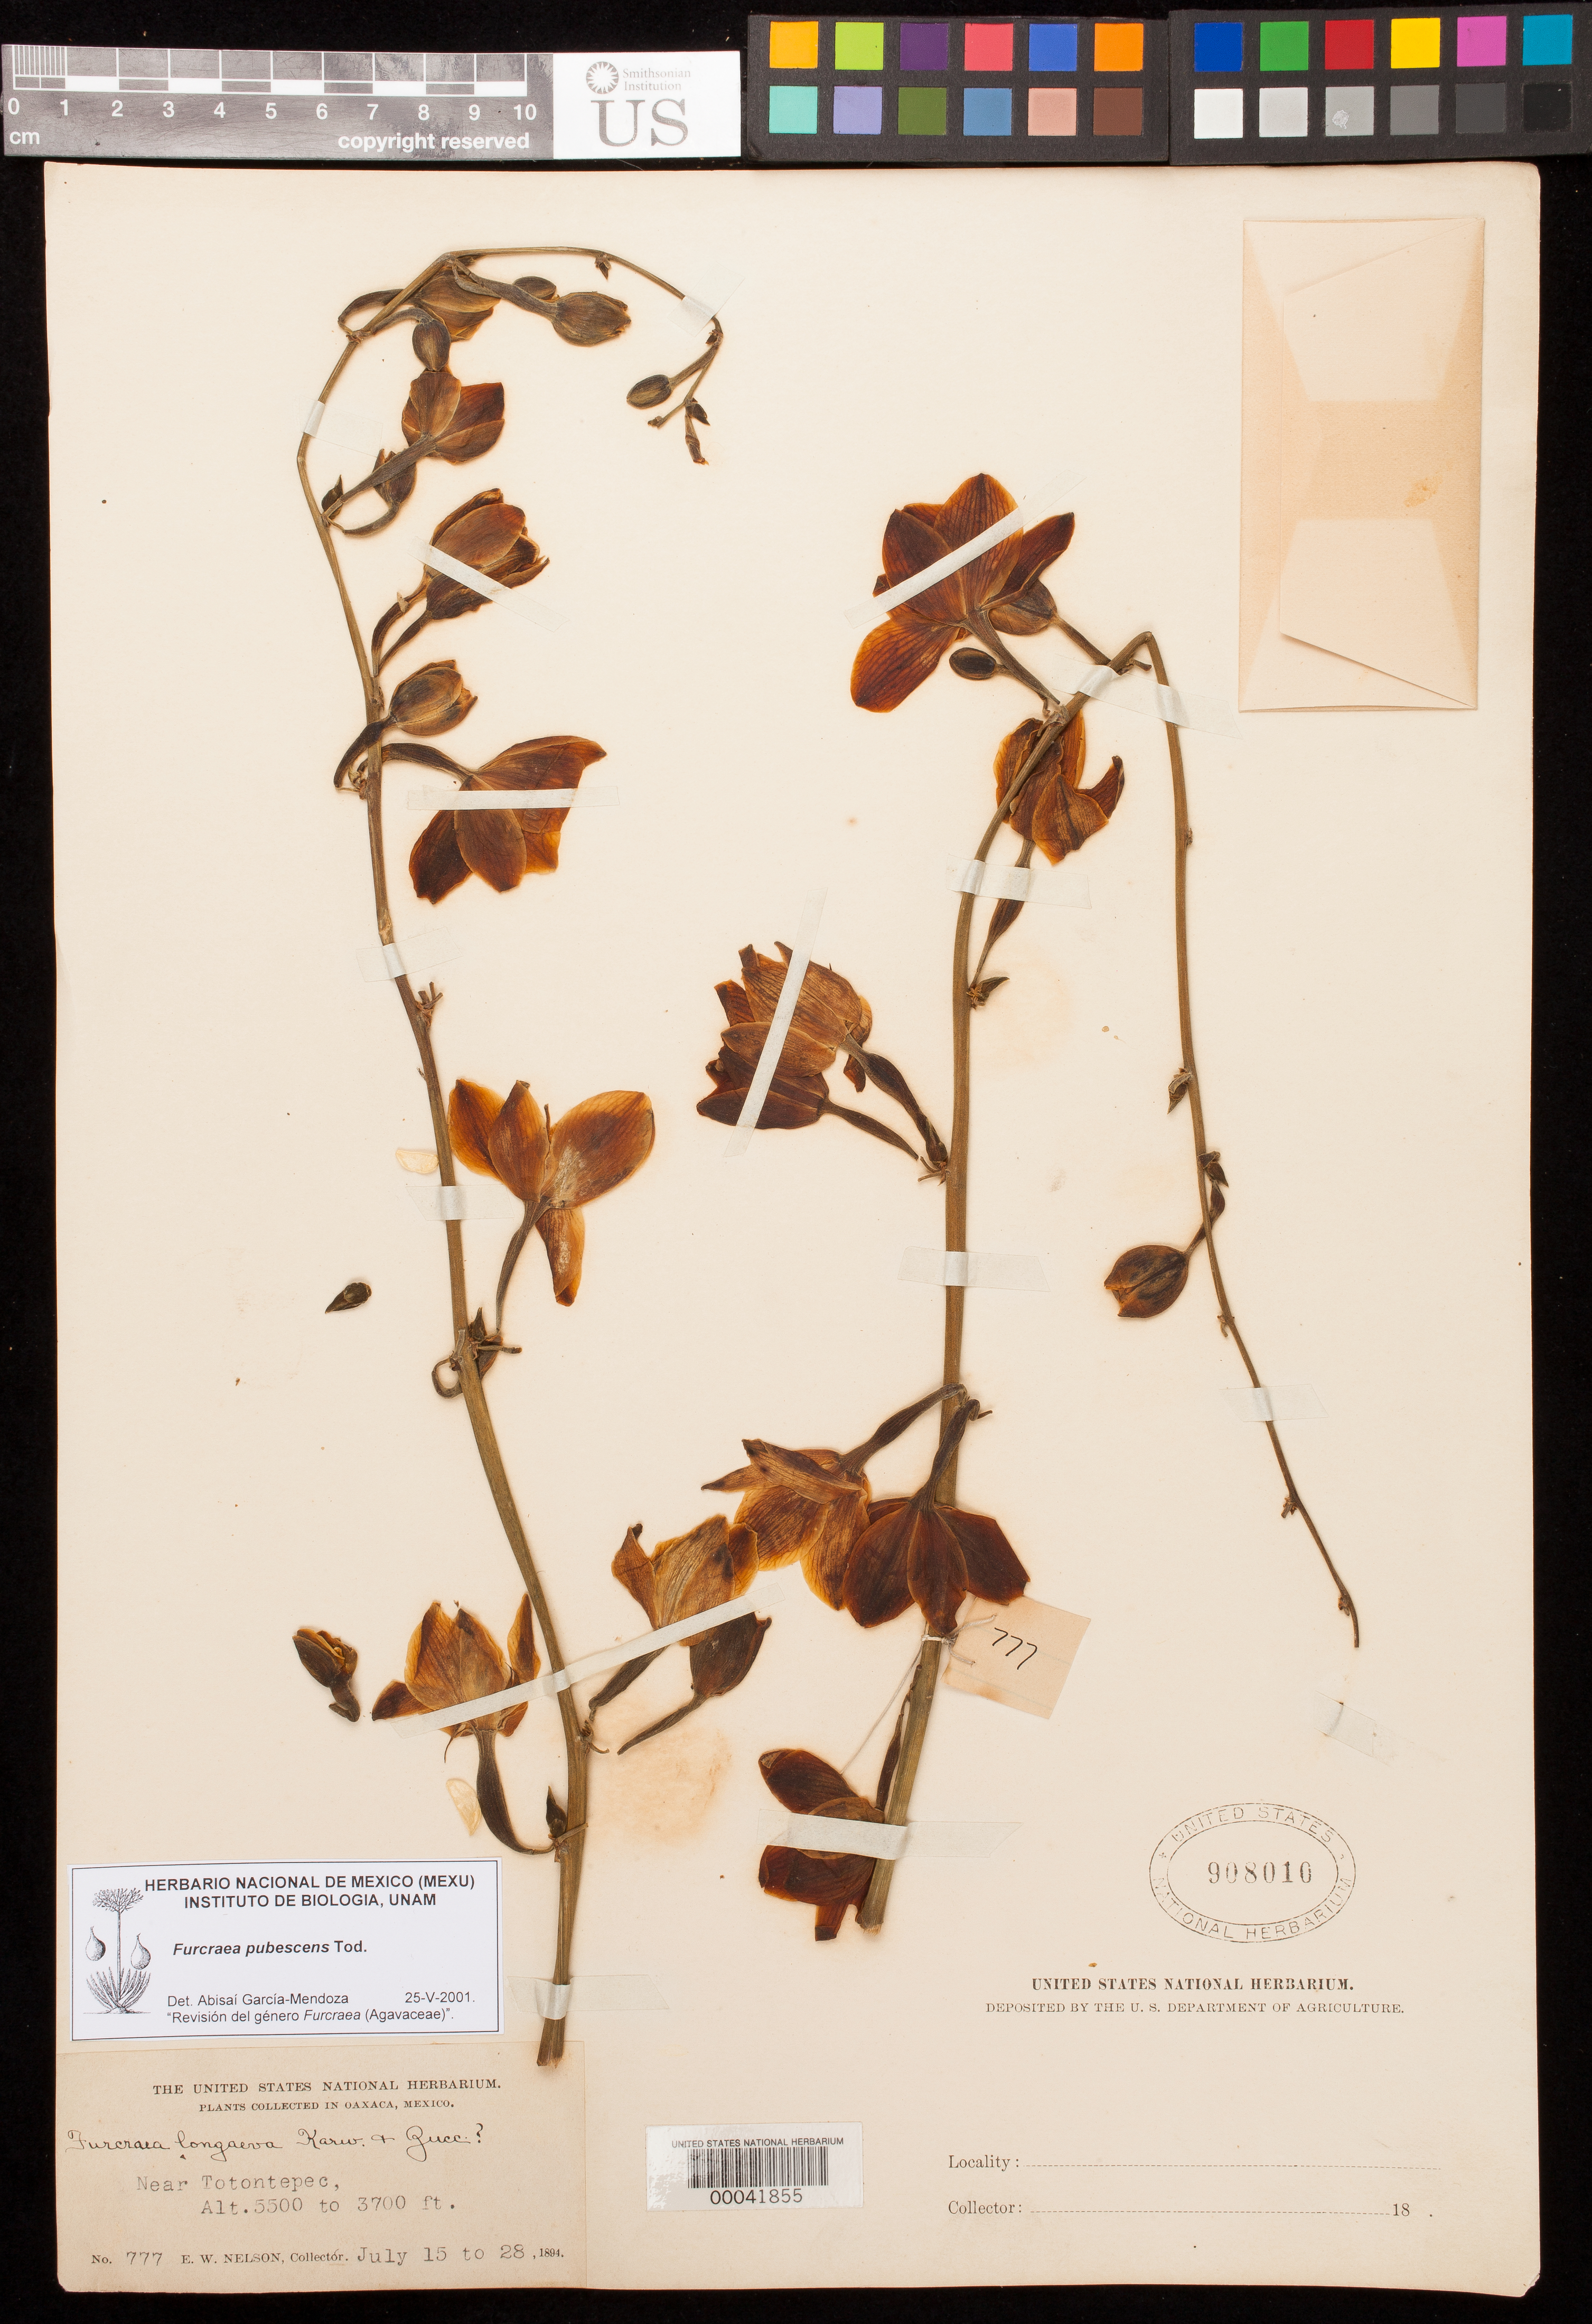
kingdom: Plantae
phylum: Tracheophyta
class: Liliopsida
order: Asparagales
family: Asparagaceae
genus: Furcraea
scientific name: Furcraea pubescens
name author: Tod.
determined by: García-Mendoza, A.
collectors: E. W. Nelson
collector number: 777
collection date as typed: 15 Jul 1894 to 28 Jul 1894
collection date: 1894-07-15/1894-07-28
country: Mexico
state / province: Oaxaca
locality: Near Totontepec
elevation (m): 1676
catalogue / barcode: US 908010